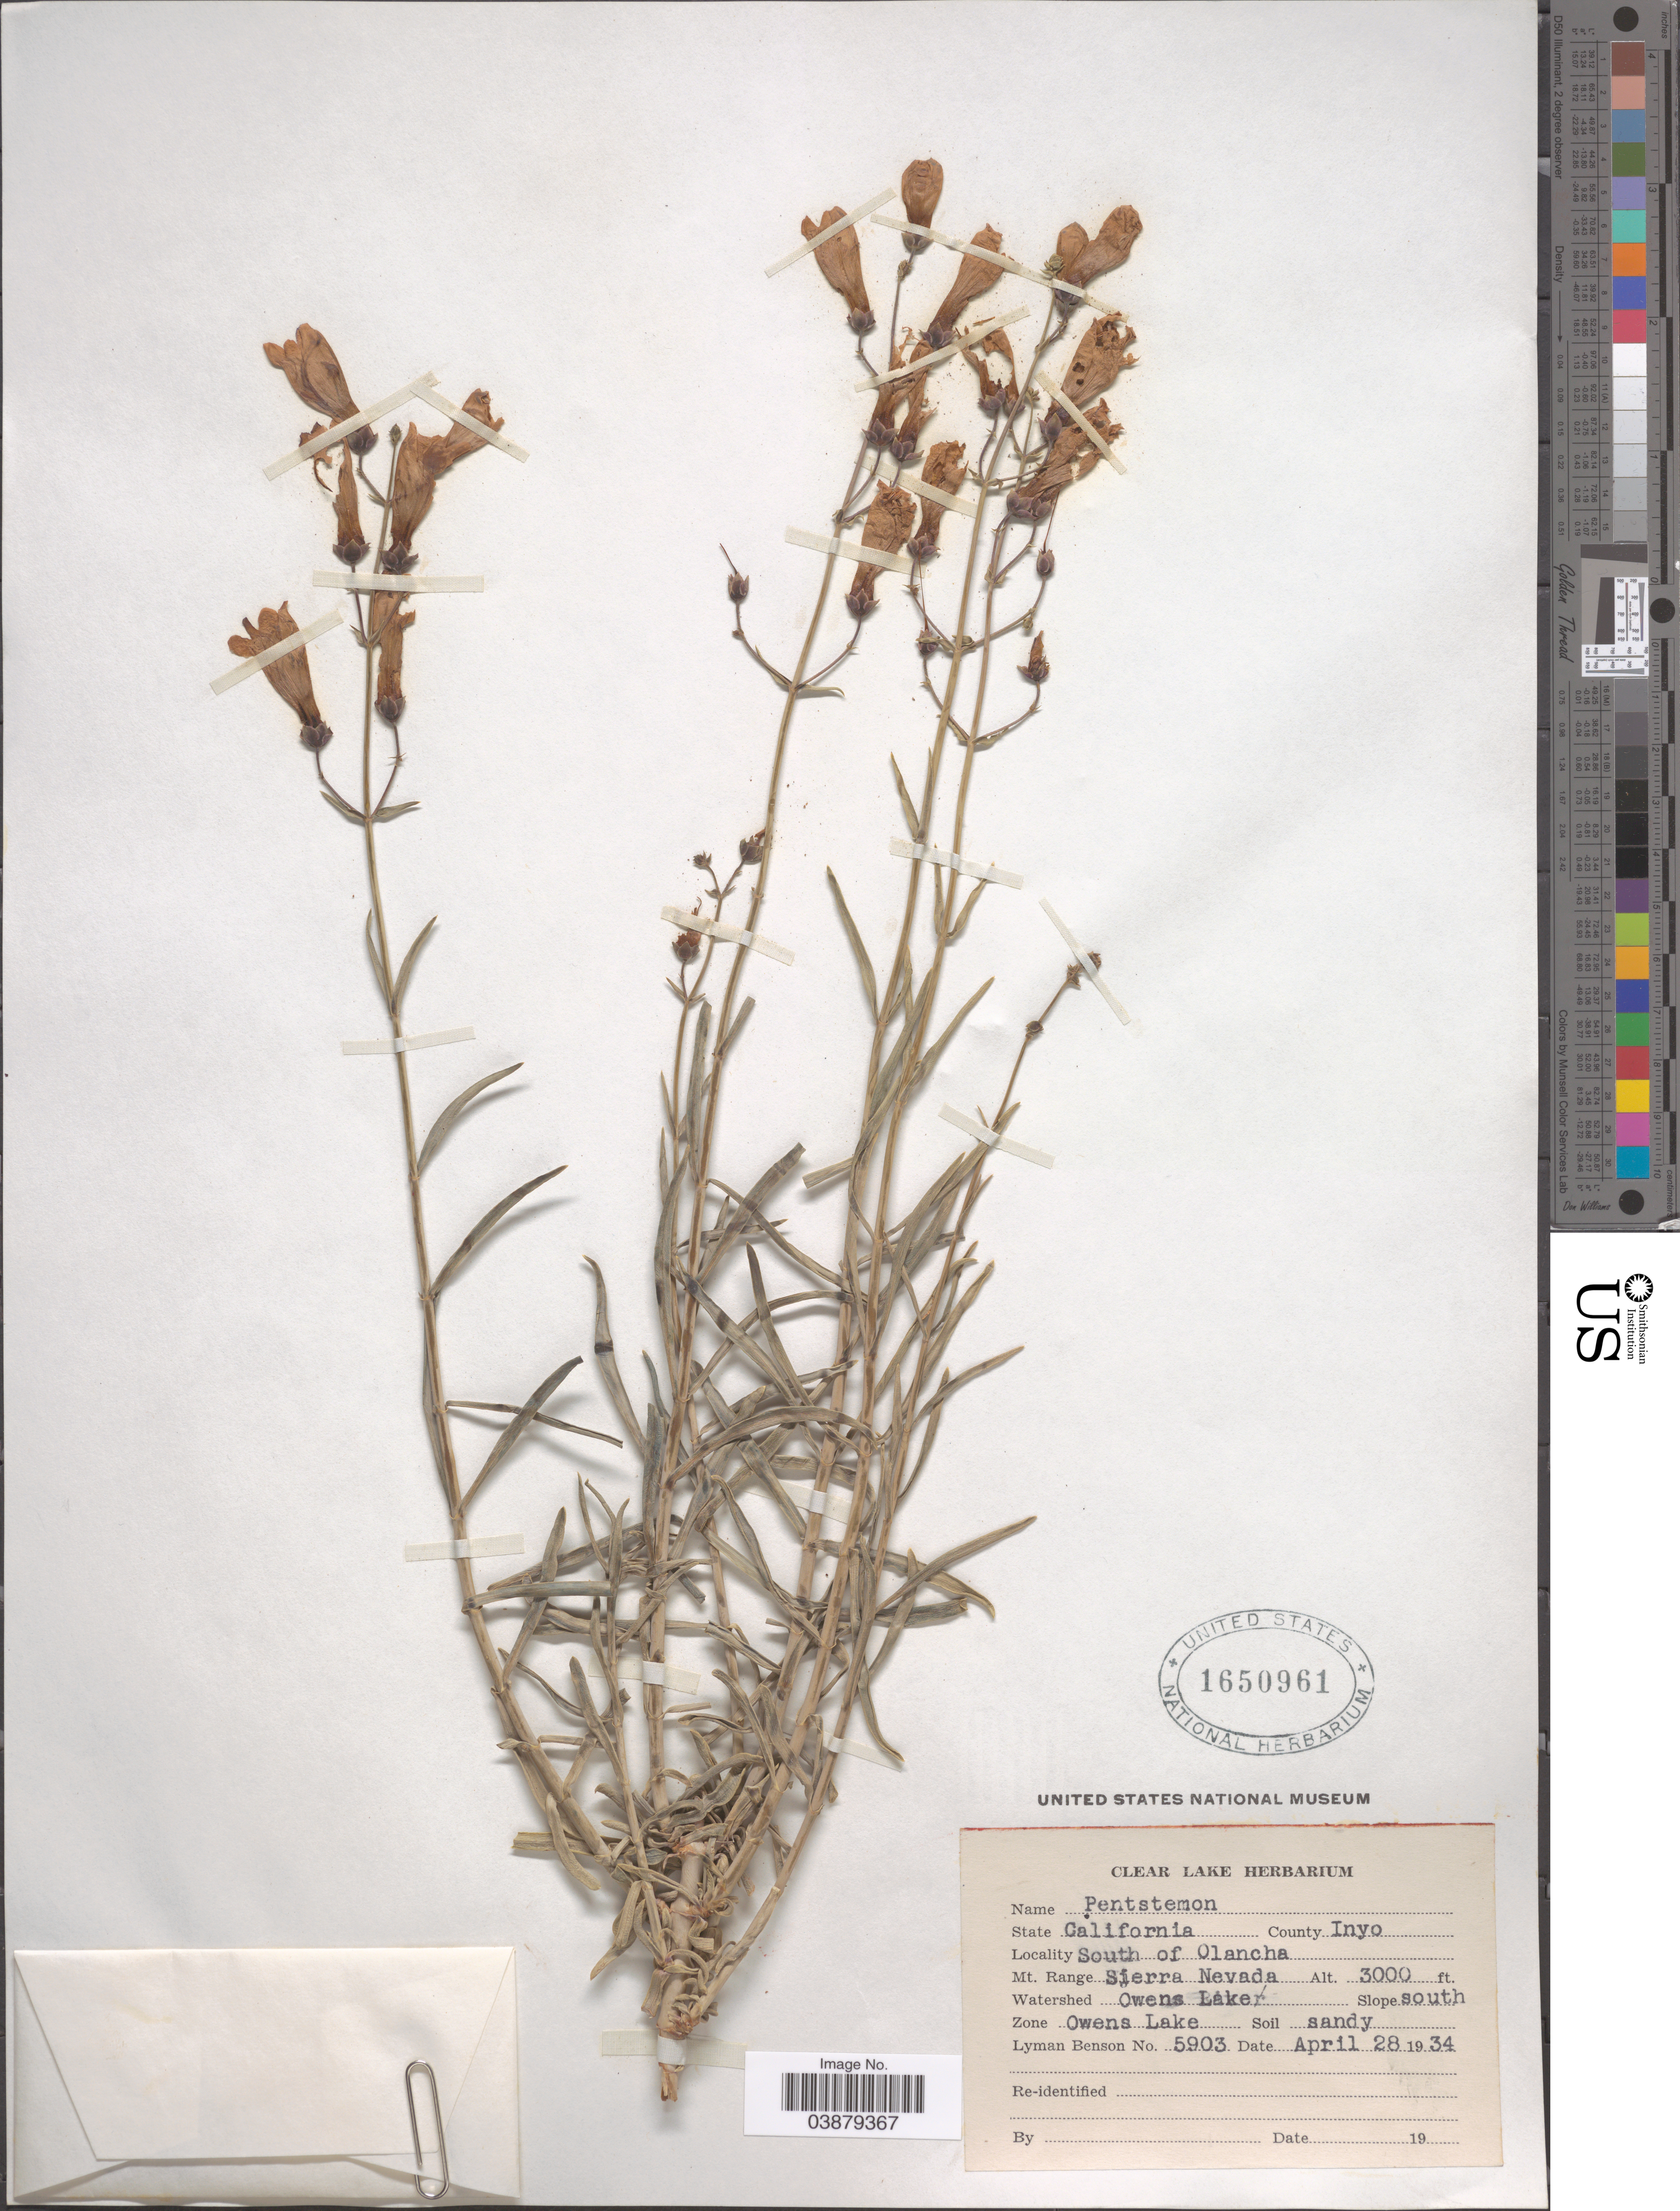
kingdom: Plantae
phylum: Tracheophyta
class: Magnoliopsida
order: Lamiales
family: Plantaginaceae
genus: Penstemon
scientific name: Penstemon sp.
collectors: L. Benson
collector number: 5903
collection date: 1934-04-28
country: United States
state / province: California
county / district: Inyo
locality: County Inyo. South of Olancha. Mt. Range Sierra Nevada. Watershed Owens Lake. Slope south. Zone Owens Lake.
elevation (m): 914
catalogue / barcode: US 1650961